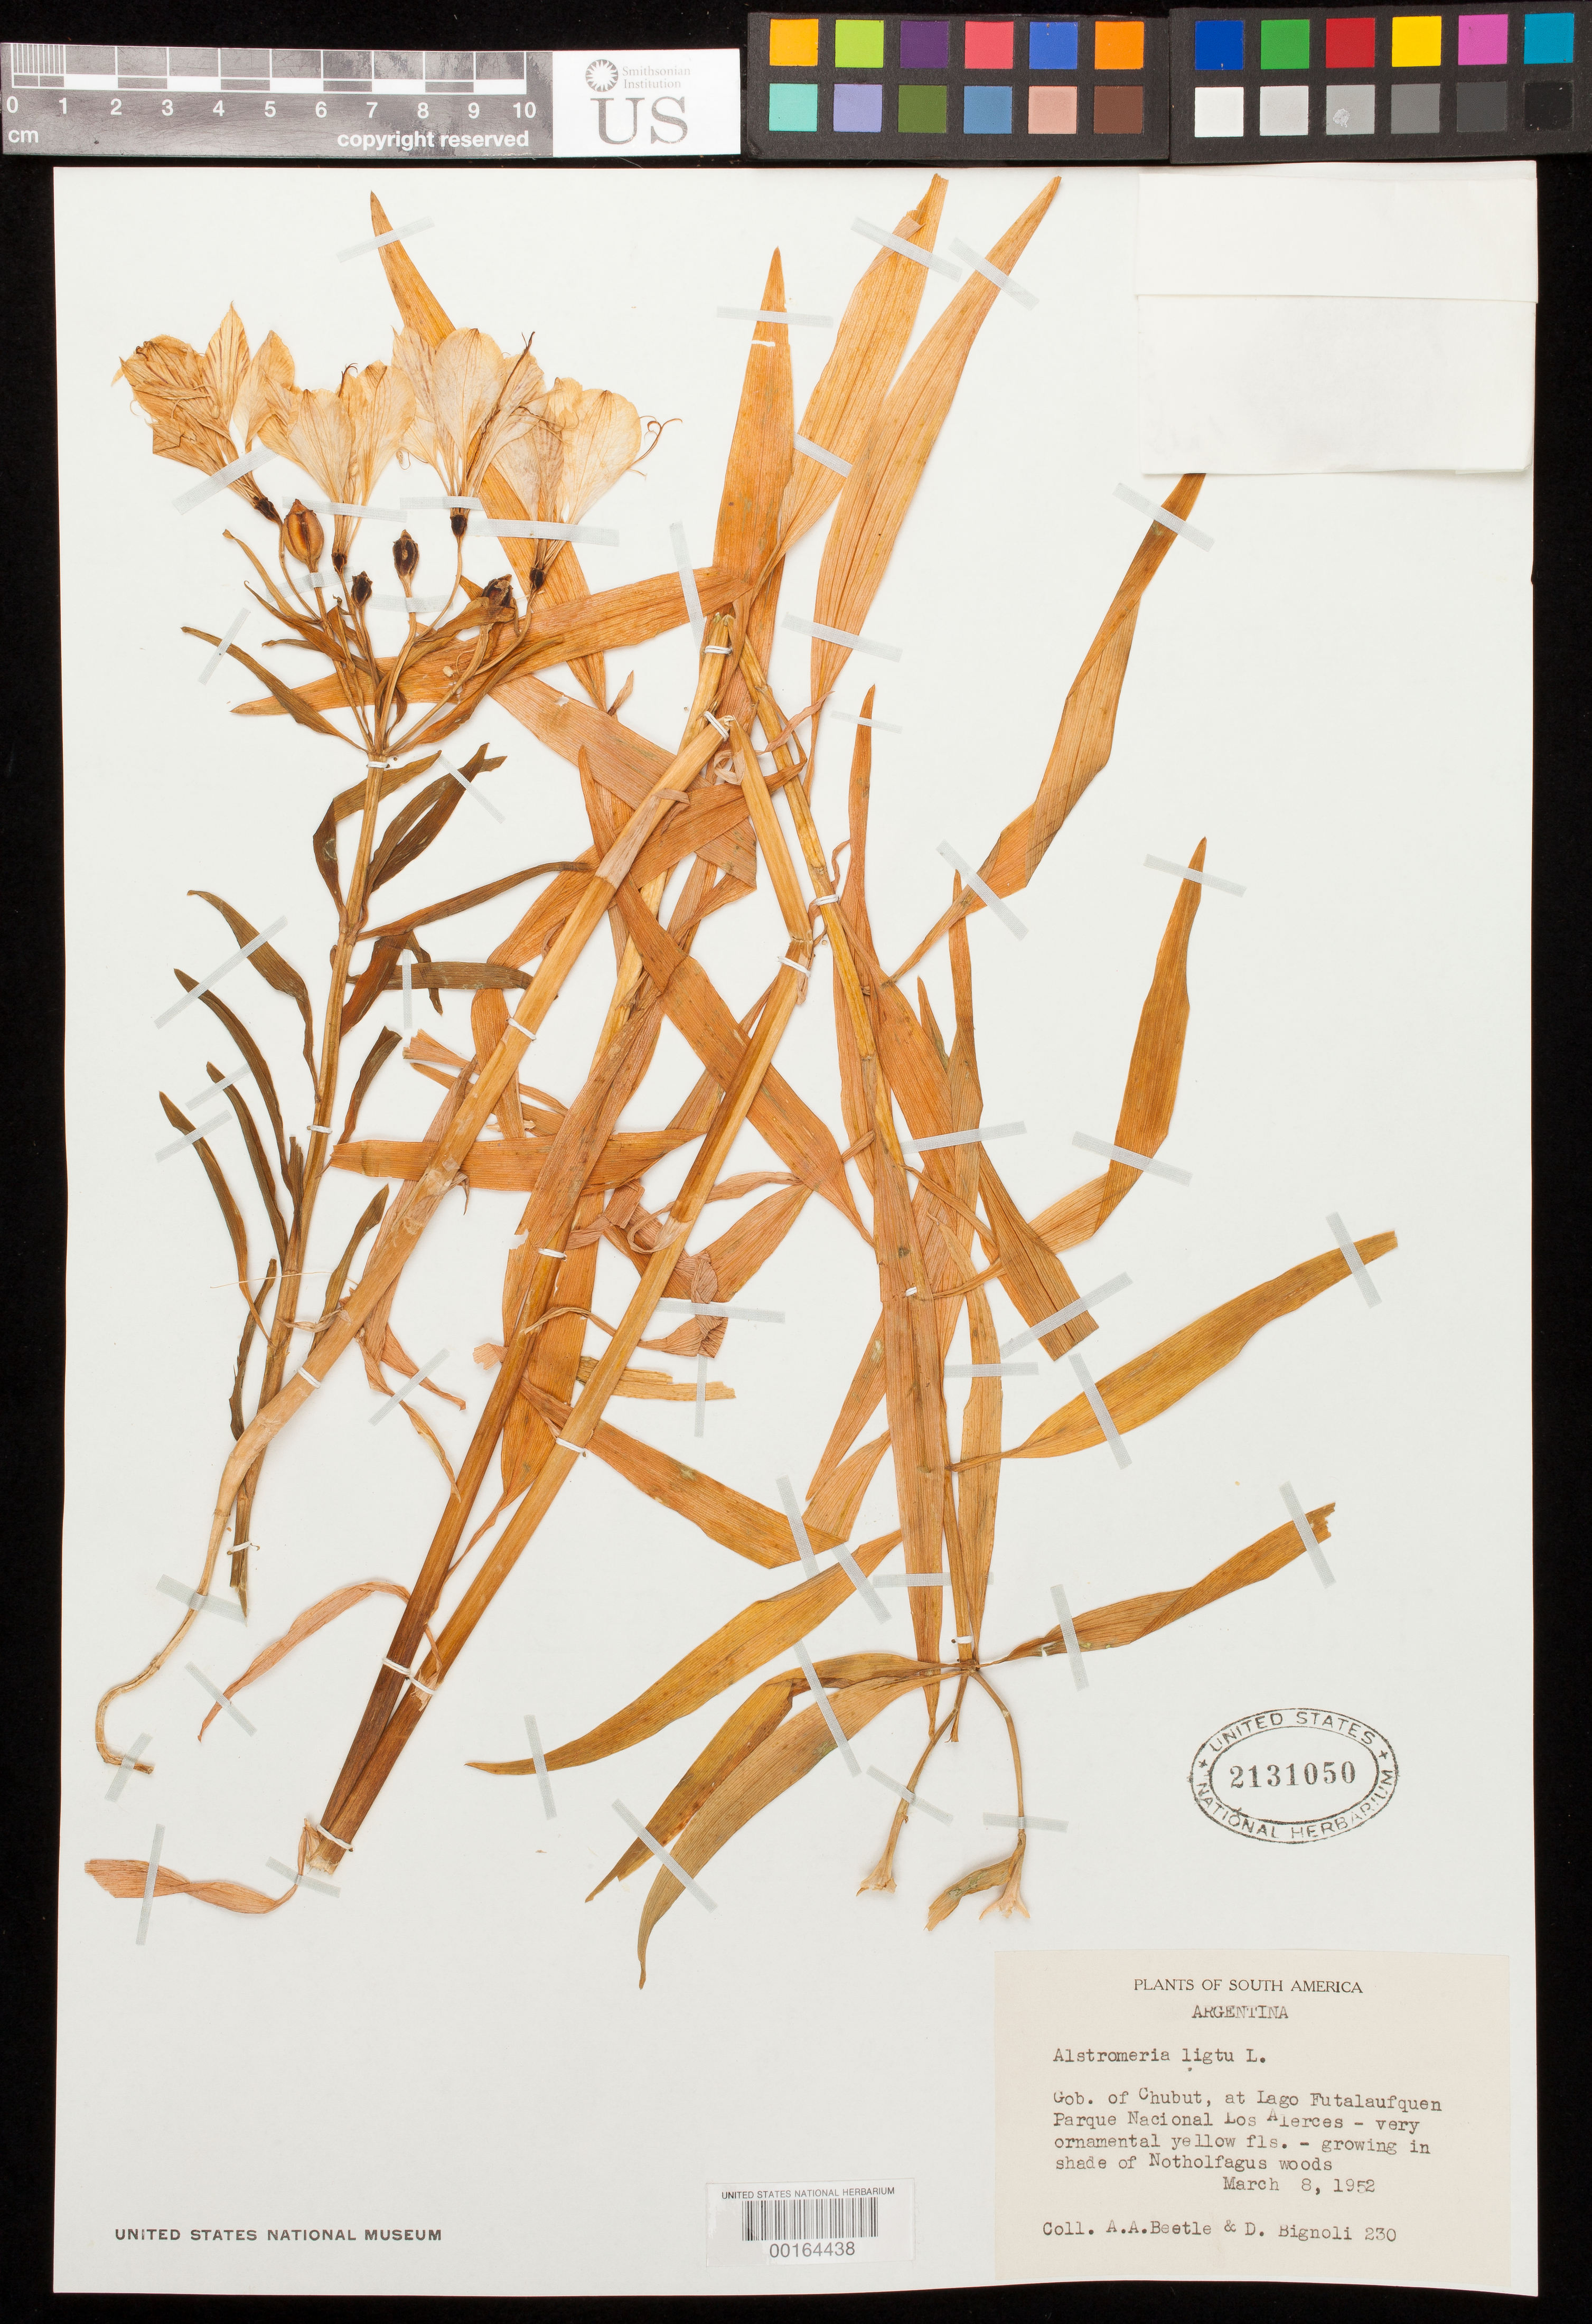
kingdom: Plantae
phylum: Tracheophyta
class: Liliopsida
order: Liliales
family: Alstroemeriaceae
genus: Alstroemeria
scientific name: Alstroemeria ligtu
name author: L.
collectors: A. A. Beetle & D. Bignoli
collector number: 230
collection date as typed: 08 Mar 1952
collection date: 1952-03-08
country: Chile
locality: Gob. of chubut, at lago futalaufquen parque nacional los alerces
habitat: Growing in shade of notholfagus woos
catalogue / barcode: US 2131050